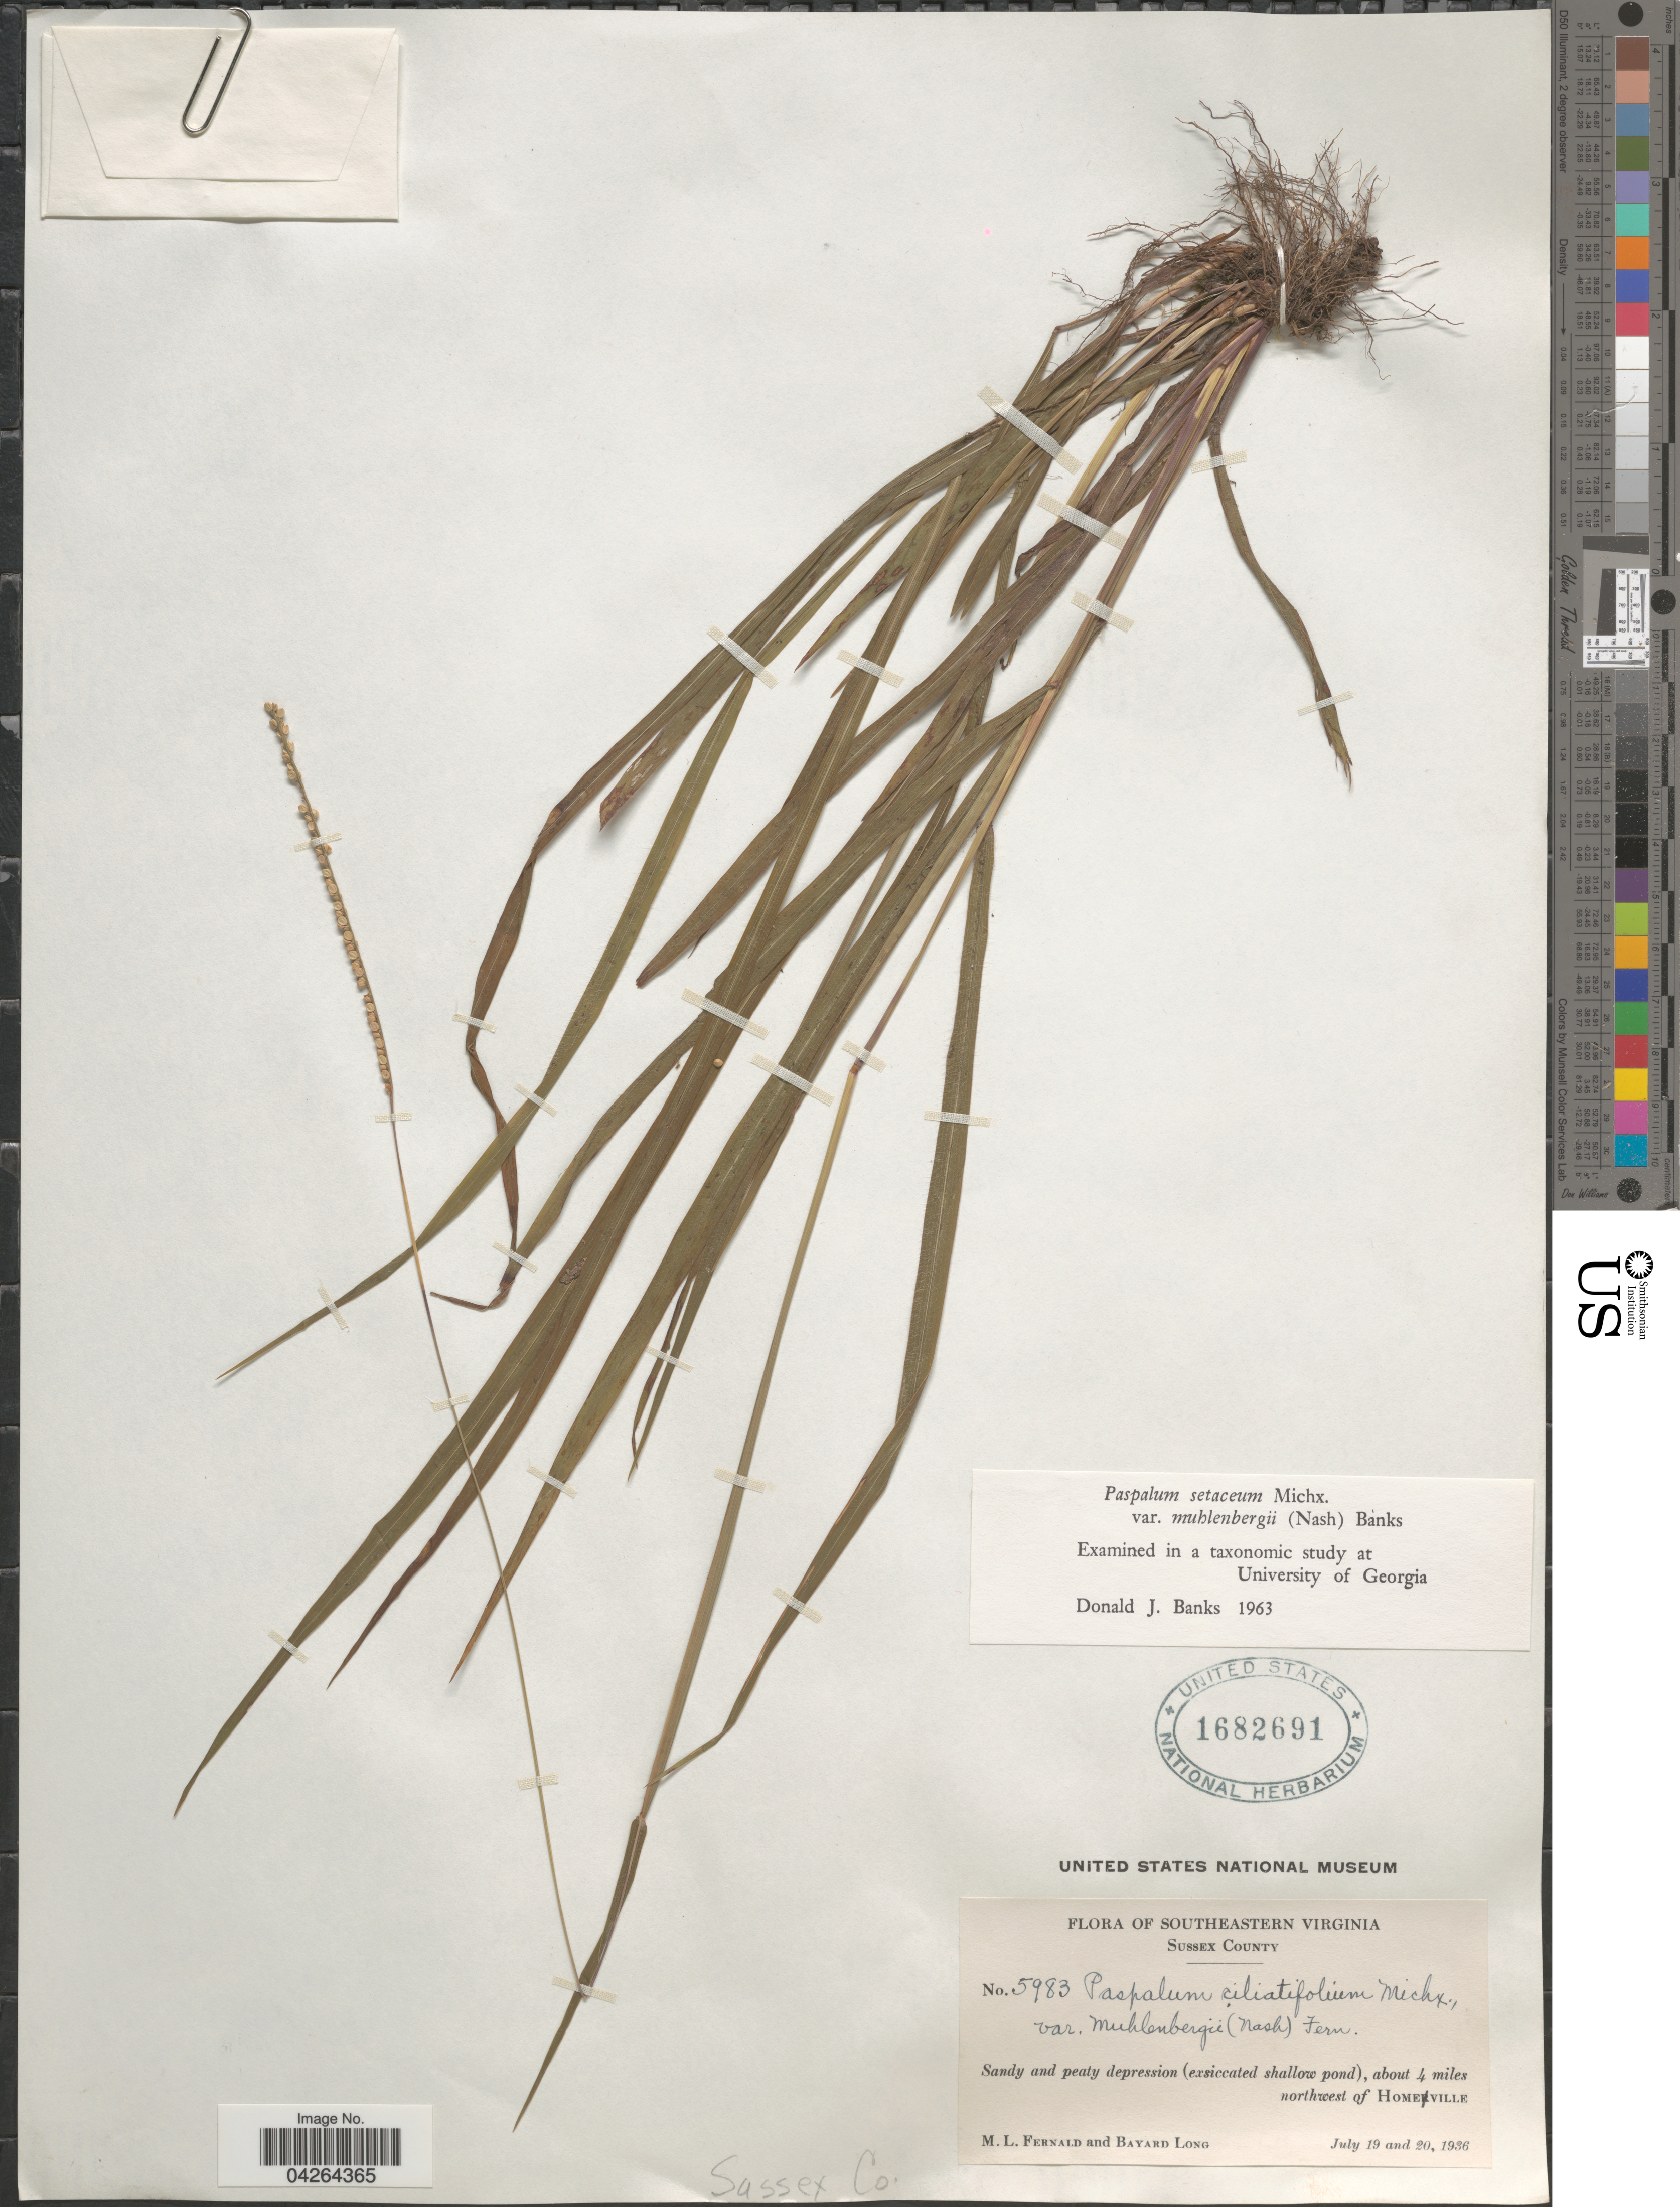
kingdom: Plantae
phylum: Tracheophyta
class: Liliopsida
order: Poales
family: Poaceae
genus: Paspalum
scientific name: Paspalum setaceum var. muhlenbergii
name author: (Nash) D.J. Banks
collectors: M. L. Fernald & B. Long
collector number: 5983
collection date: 1936-07-19/1936-07-20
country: United States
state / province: Virginia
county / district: Sussex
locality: Southeastern Virginia. Sussex County. Sandy and peaty depression (exsiccated shallow pond), about 4 miles northwest of Homeville.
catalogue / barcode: US 1682691